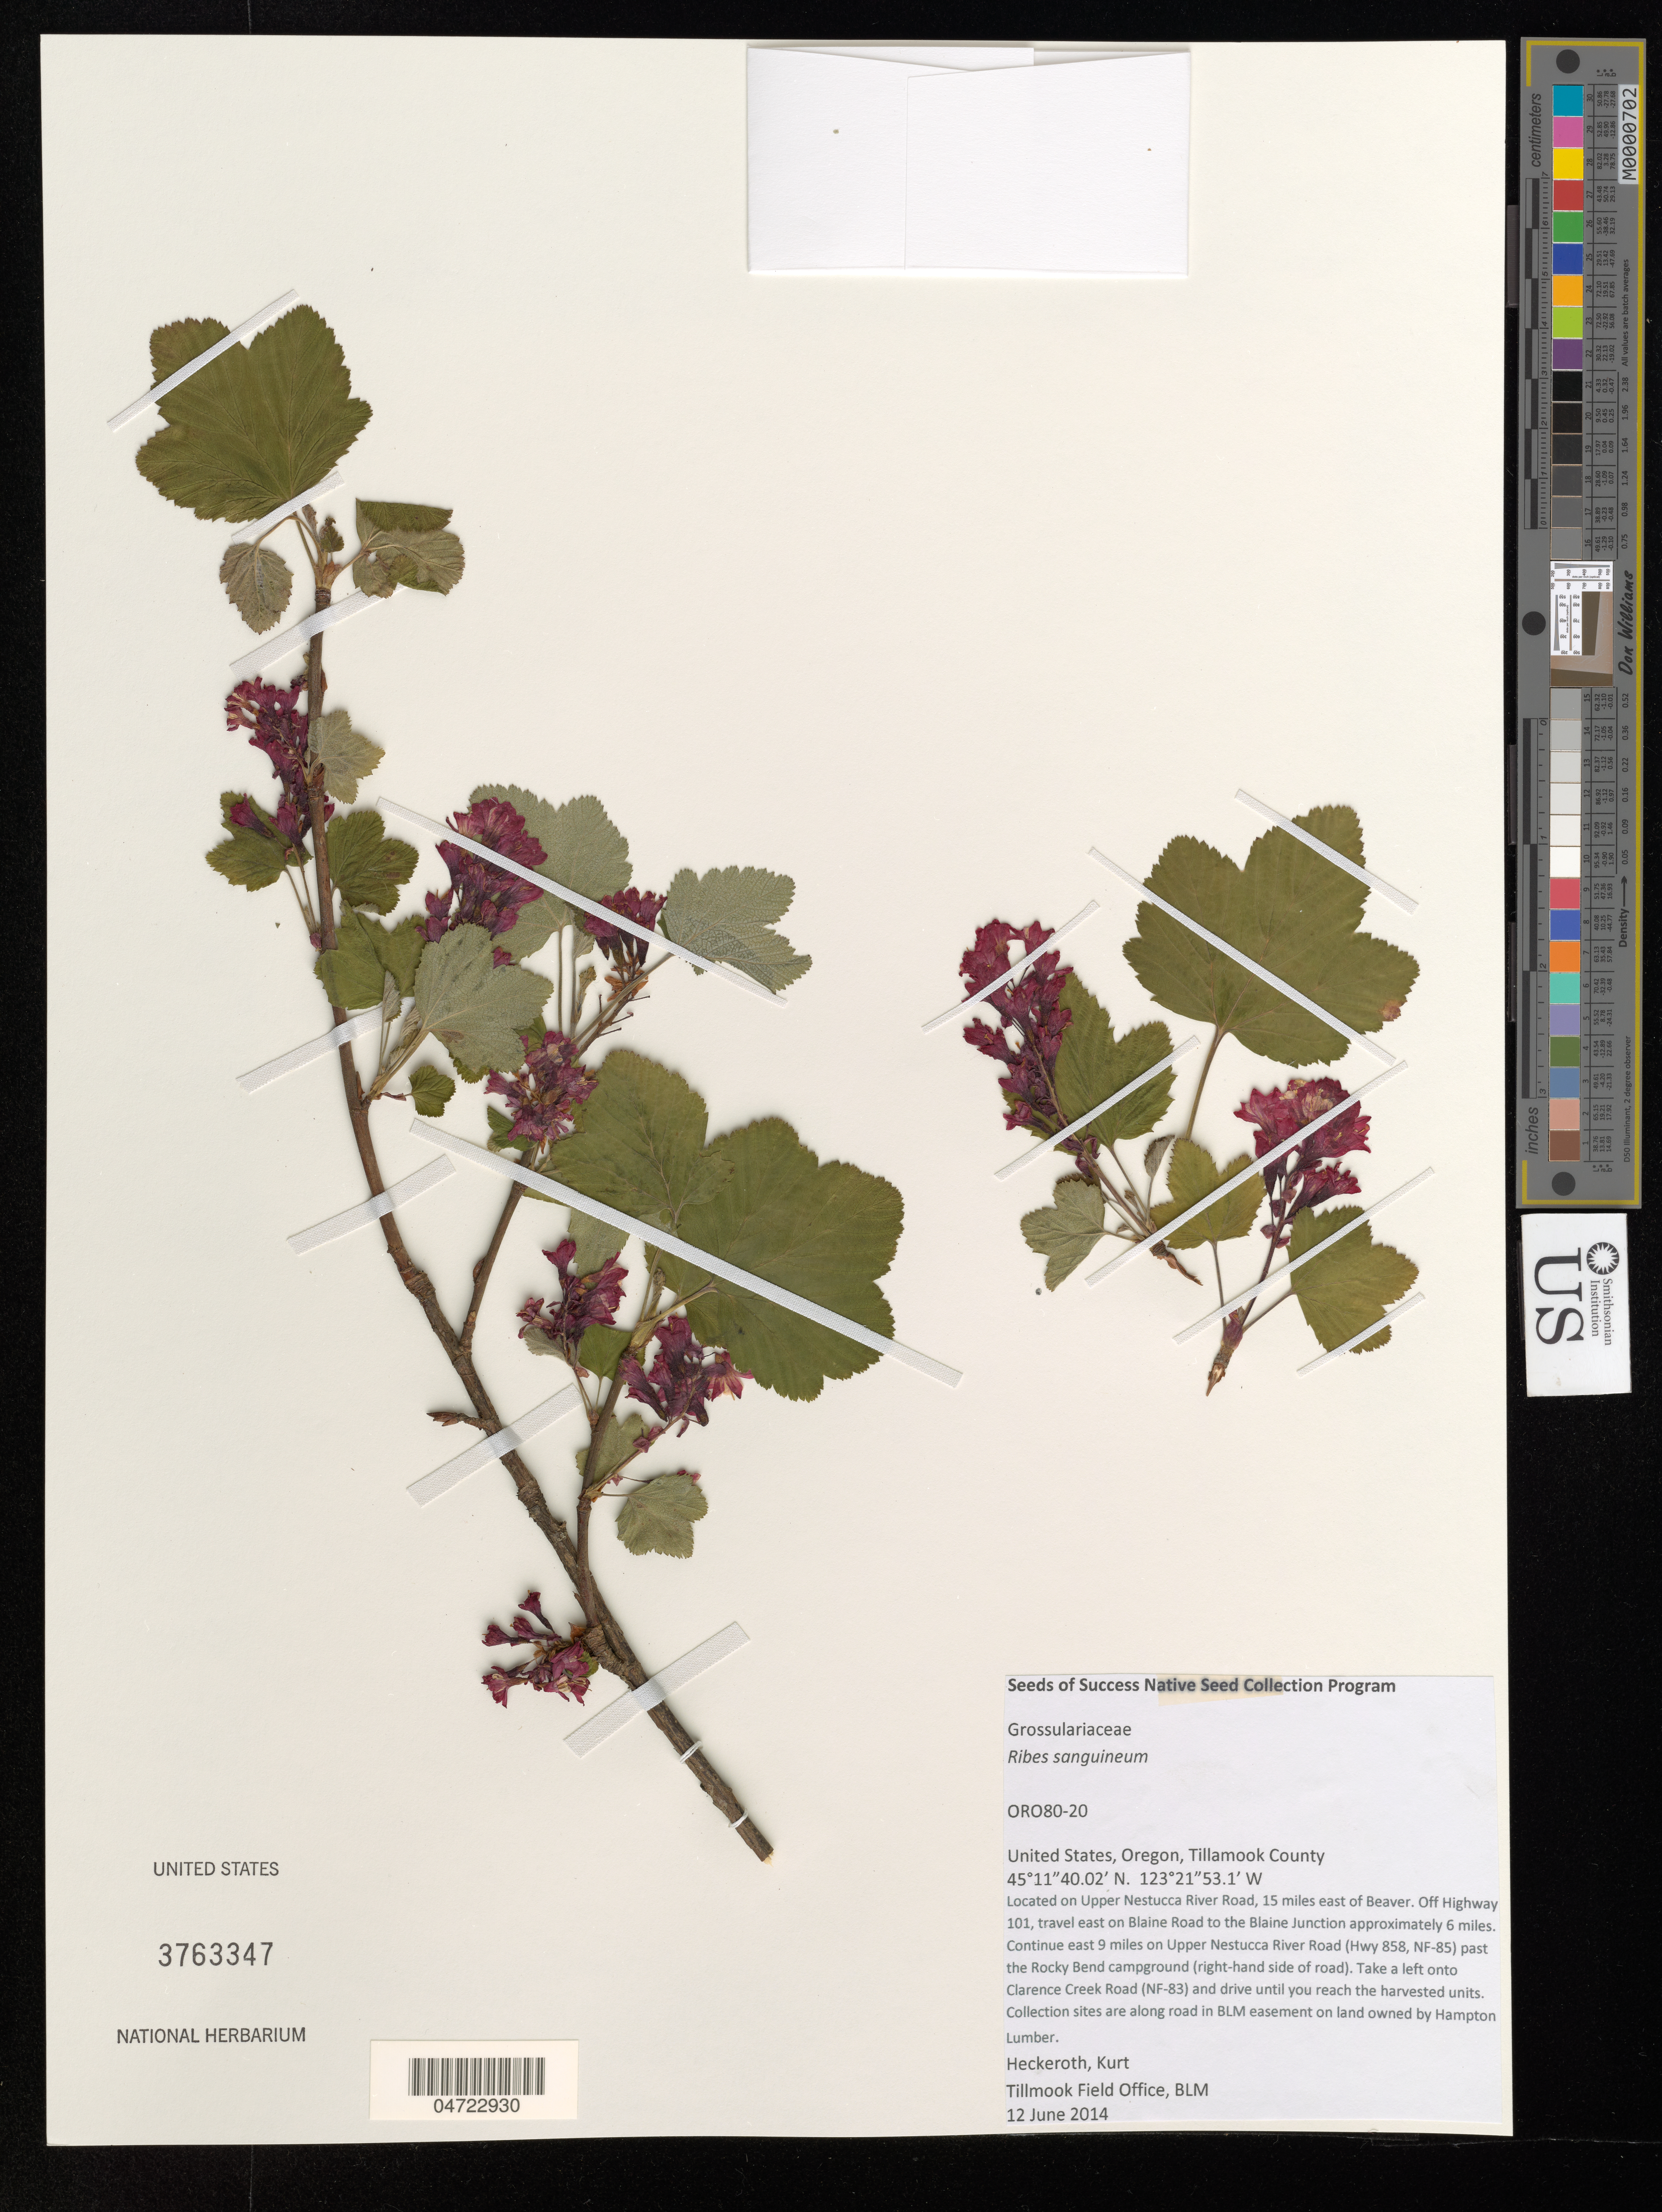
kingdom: Plantae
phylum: Tracheophyta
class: Magnoliopsida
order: Saxifragales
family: Grossulariaceae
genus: Ribes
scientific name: Ribes sanguineum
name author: Pursh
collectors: K. Heckeroth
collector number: ORO80-20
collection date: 2014-06-12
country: United States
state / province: Oregon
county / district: Tillamook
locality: Tillamook County. Located on Upper Nestucca River Road, 15 miles east of Beaver. Off Highway 101, travel east on Blaine Road to the Blaine Junction approximately 6 miles. Continue east 9 miles on Upper Nestucca River Road (Hwy 858, NF-85) past the Rocky Bend campground (right-hand side of road). Take a left onto Clarence Creek Road (NF-83) and drive until you reach the harvested units. Collection sites are along road in BLM easement on land owned by Hampton Lumber.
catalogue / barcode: US 3763347